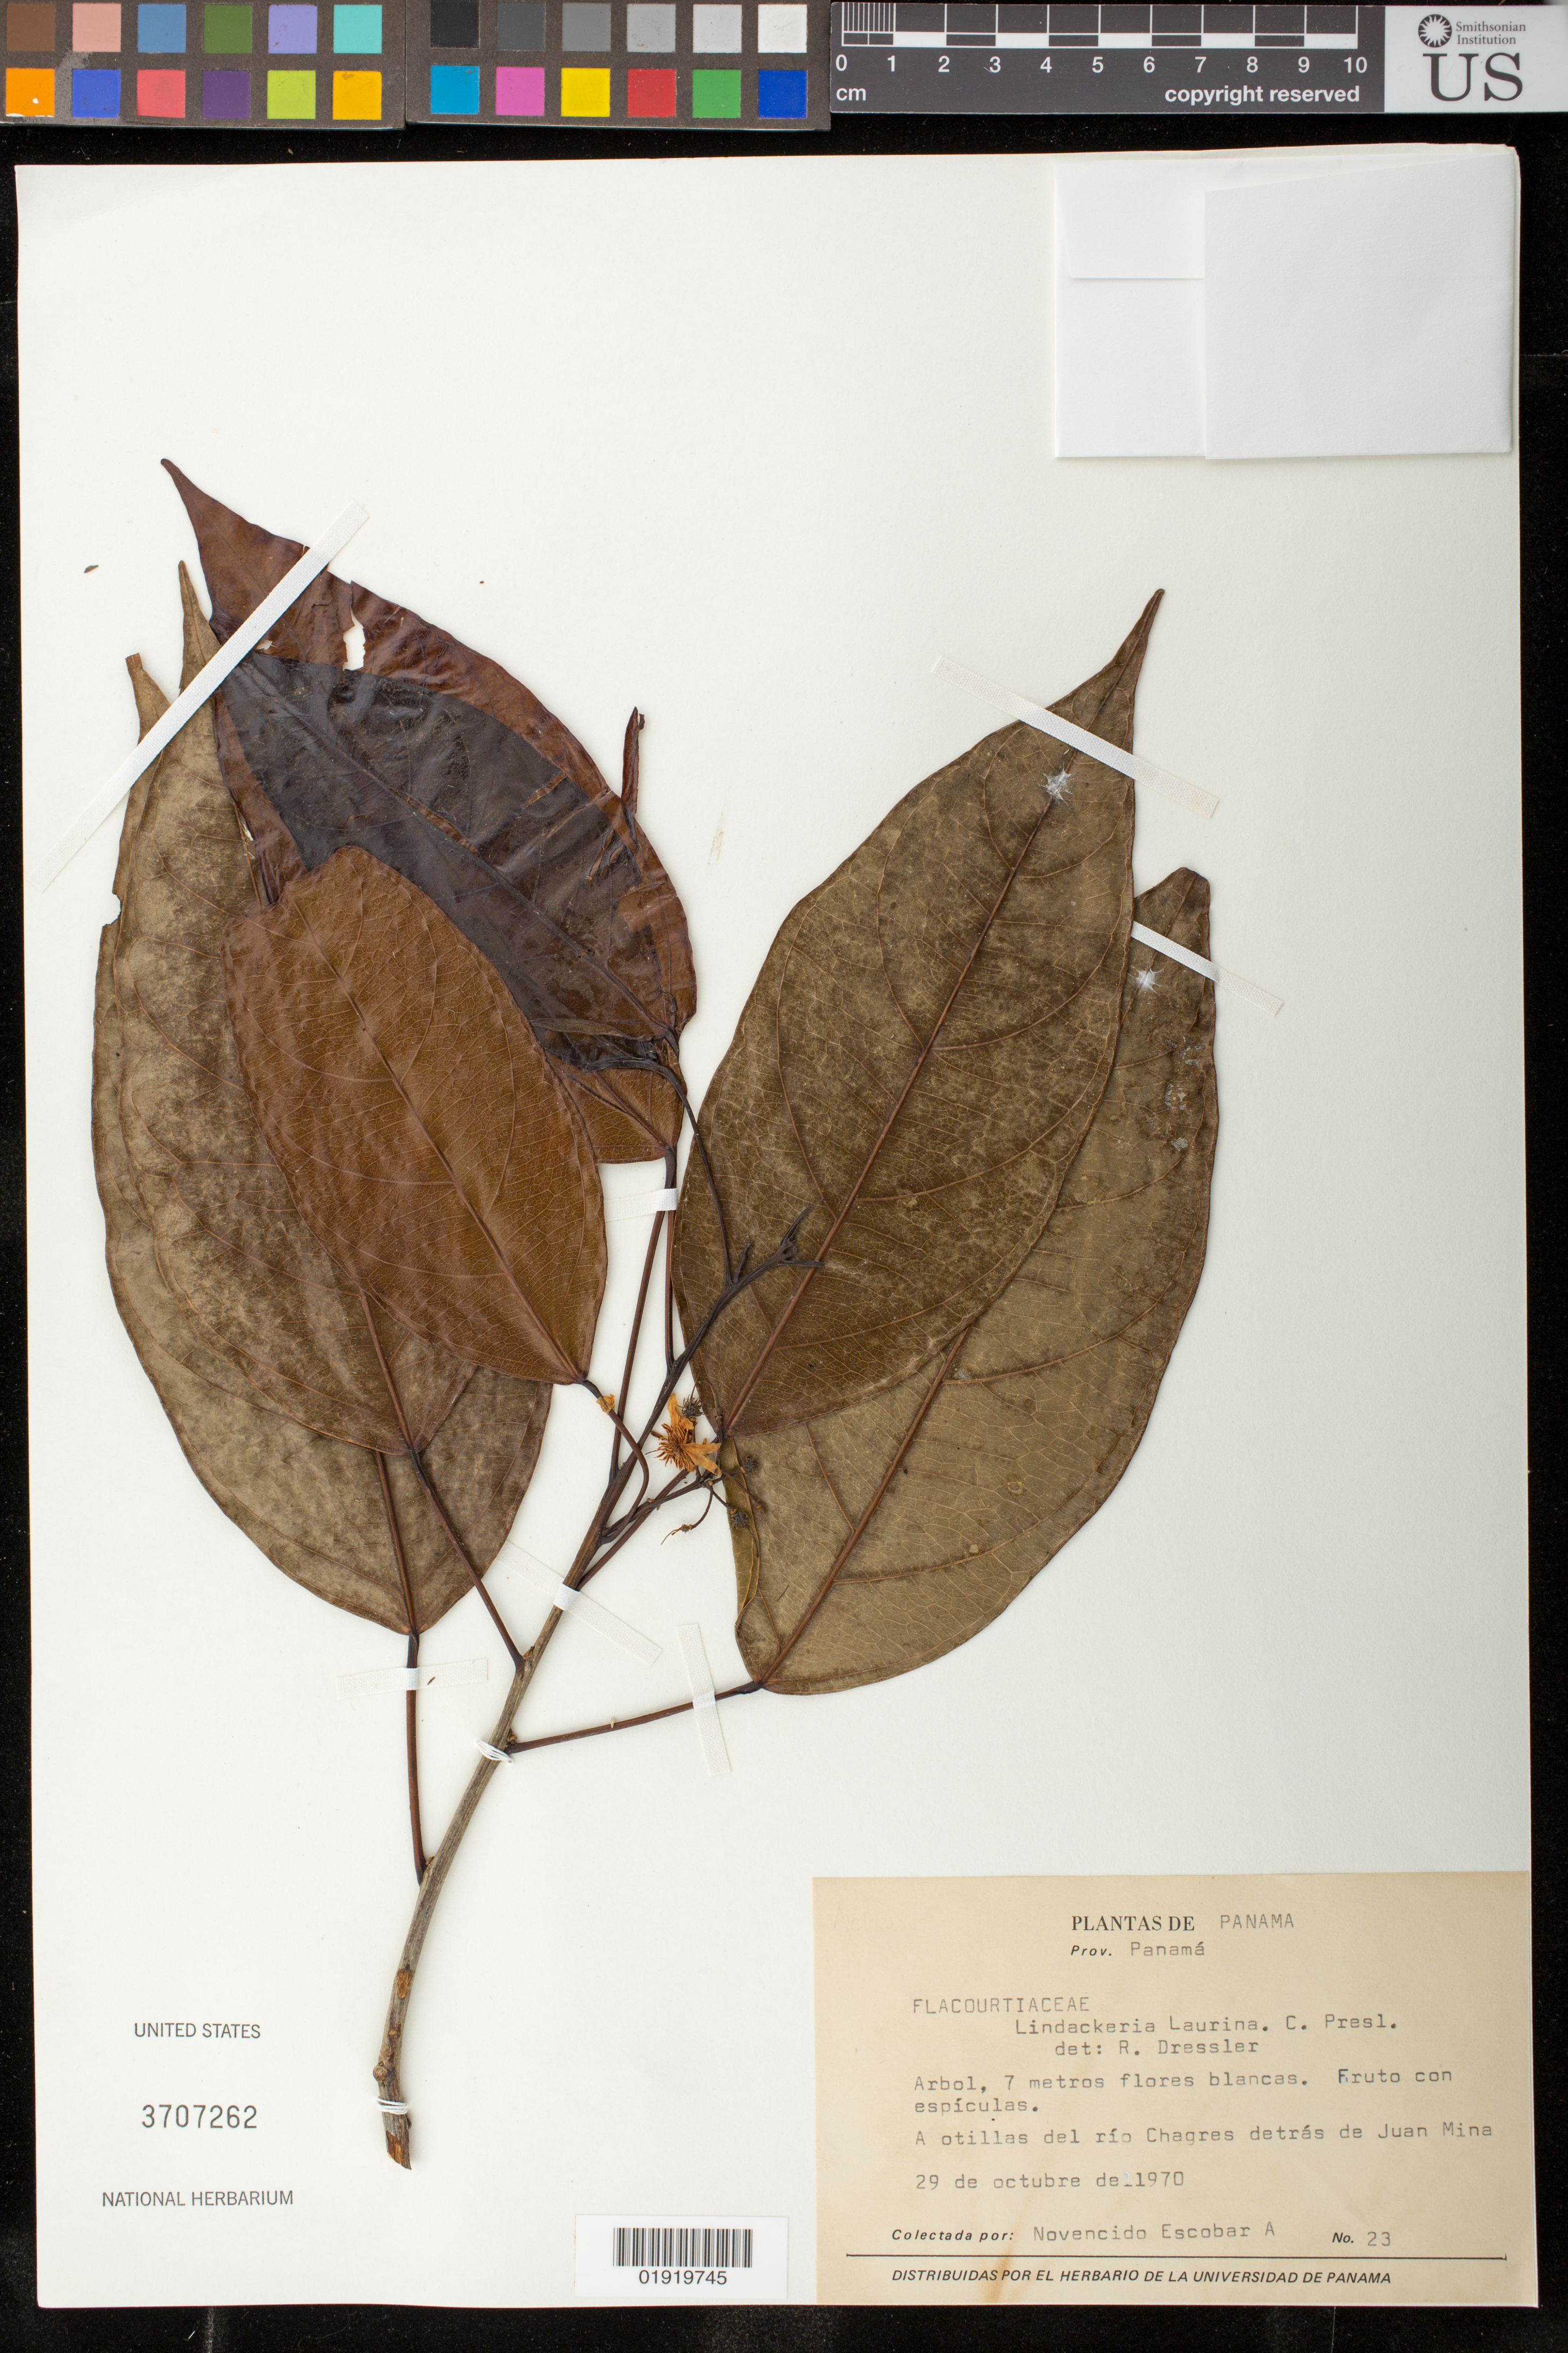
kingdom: Plantae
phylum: Tracheophyta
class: Magnoliopsida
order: Malpighiales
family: Achariaceae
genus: Lindackeria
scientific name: Lindackeria laurina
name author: C. Presl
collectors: N. Escobar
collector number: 23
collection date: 1970-10-29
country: Panama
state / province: Panamá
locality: Prov. Panamá. A otillas del río Chagres detrás de Juan Mina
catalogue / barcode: US 3707262